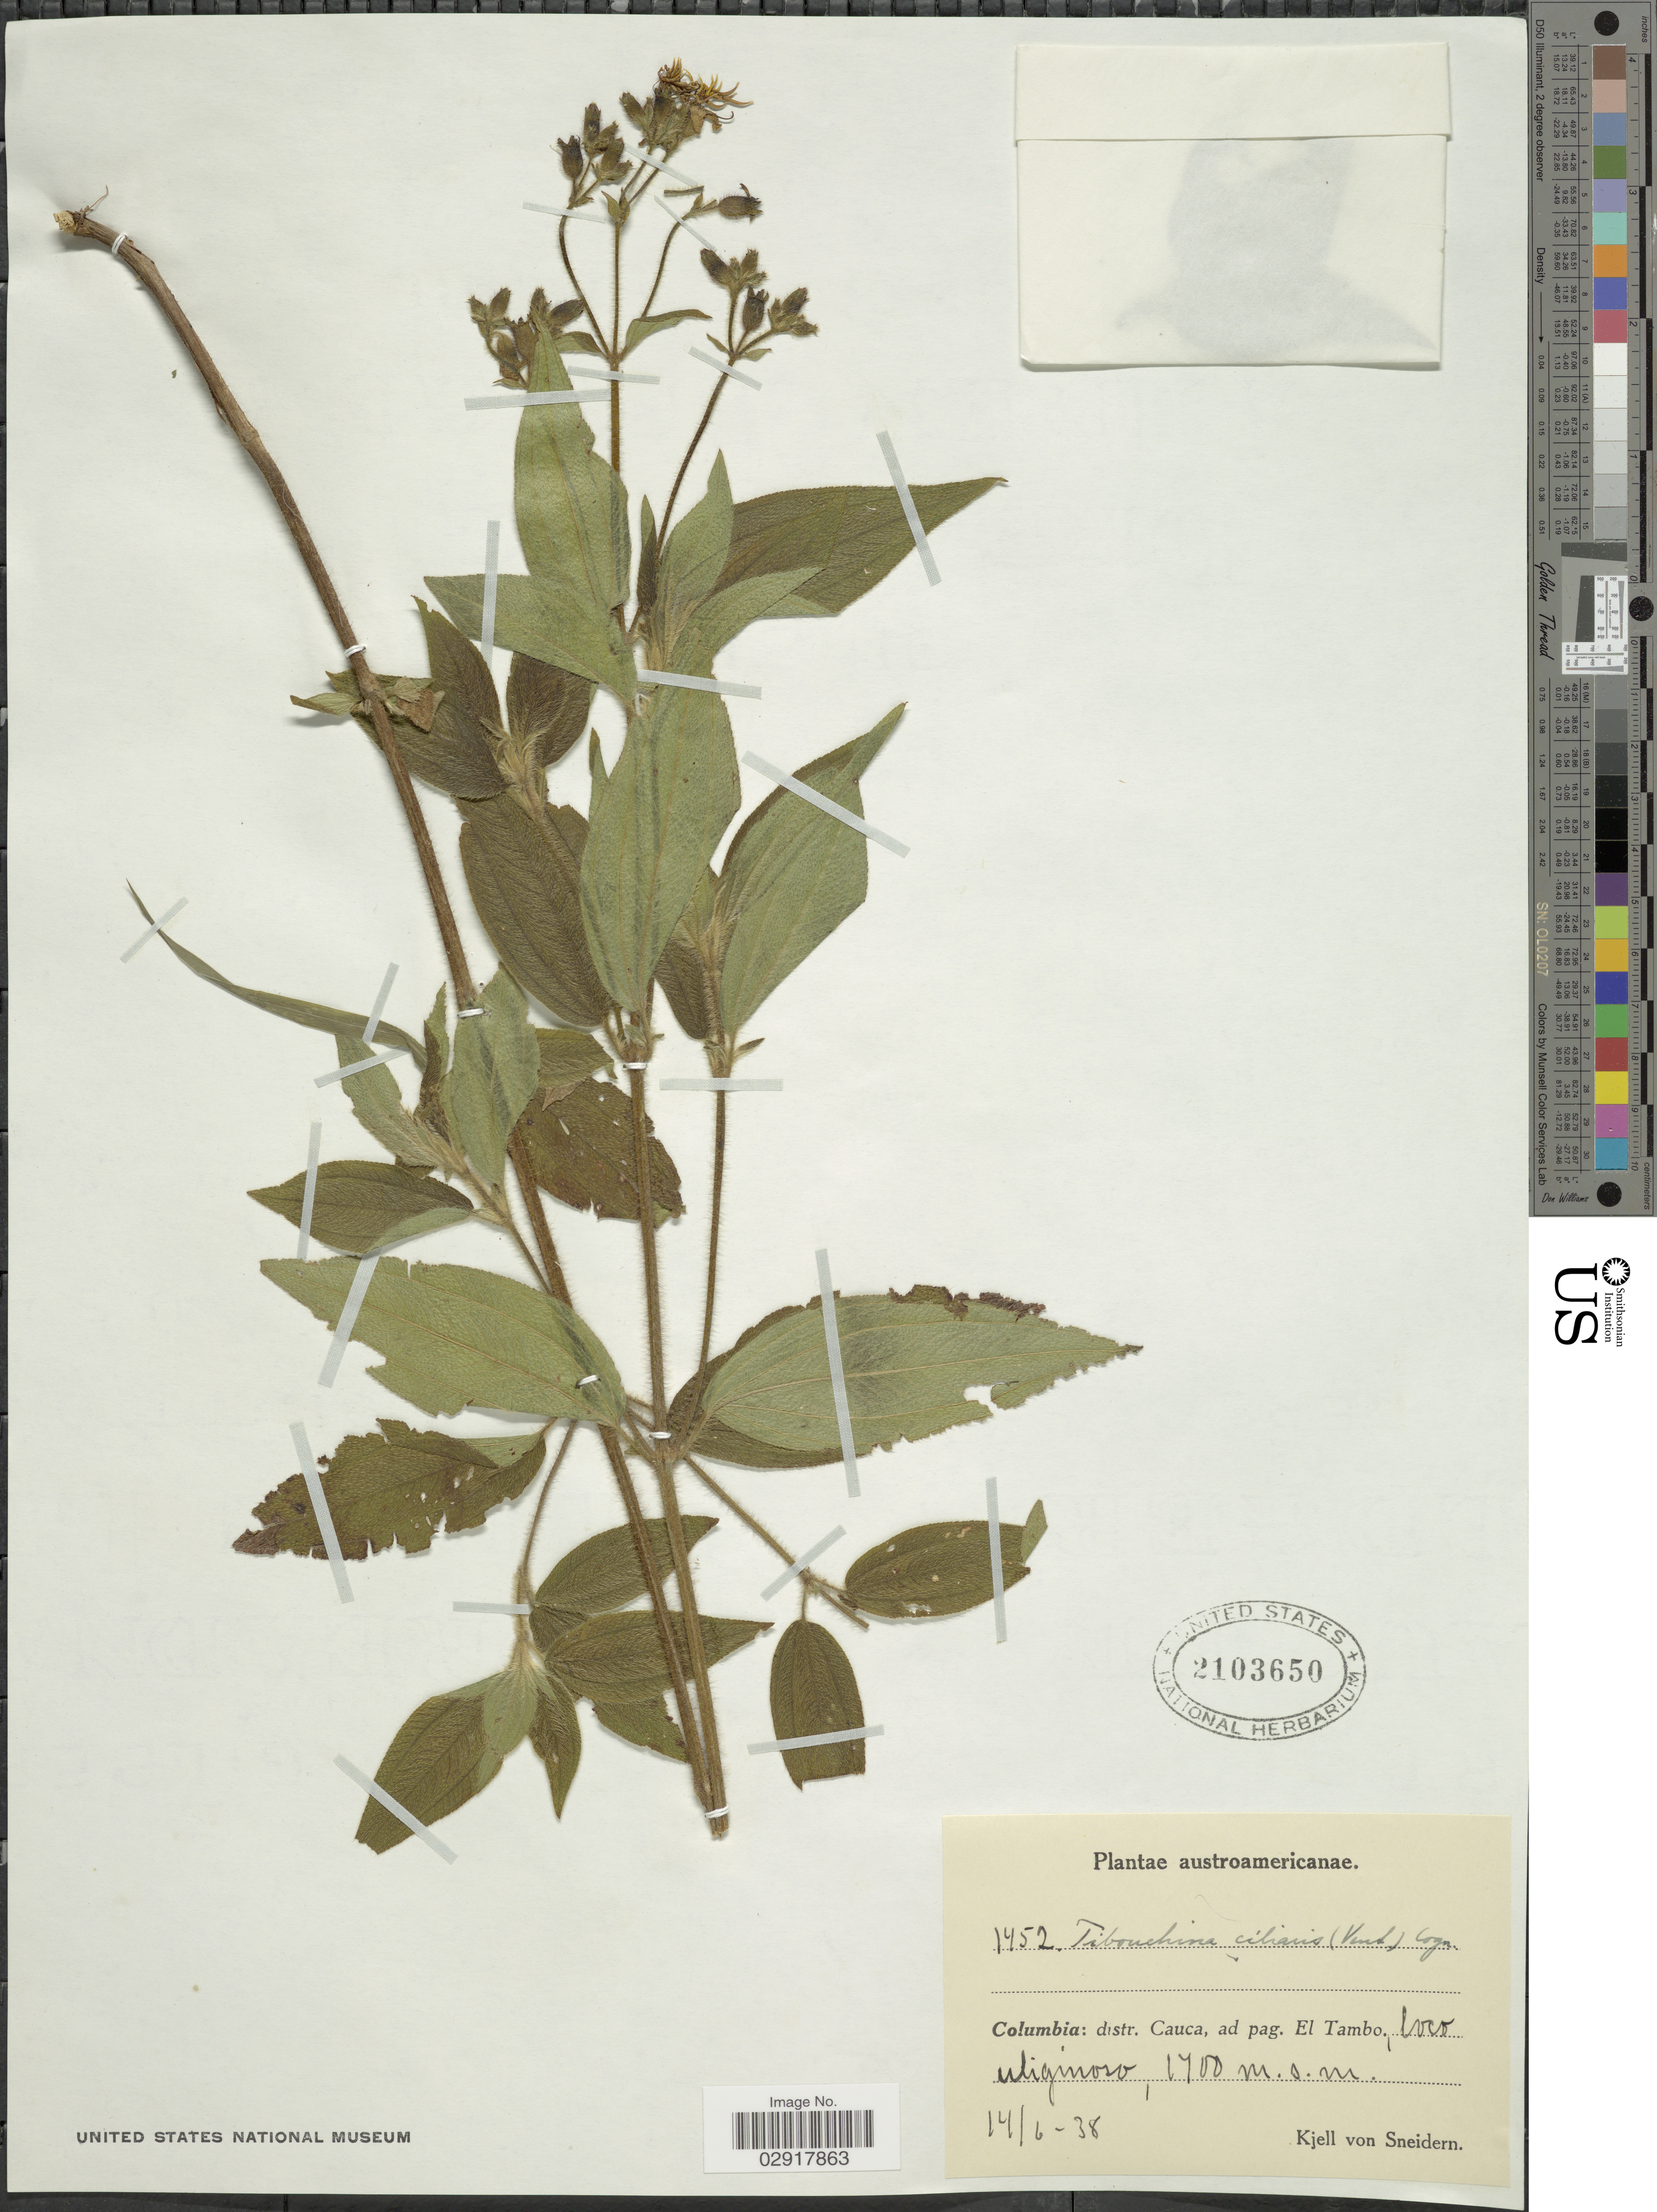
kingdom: Plantae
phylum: Tracheophyta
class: Magnoliopsida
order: Myrtales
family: Melastomataceae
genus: Chaetogastra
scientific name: Chaetogastra ciliaris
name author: (Vent.) DC.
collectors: K. von Sneidern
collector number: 1452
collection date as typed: Transcribed d/m/y: 14/6/38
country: Colombia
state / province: Cauca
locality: Austroamericanae. Distr. Cauca, ad pag. El Tambo, loco uliginoso.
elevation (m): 1700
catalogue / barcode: US 2103650